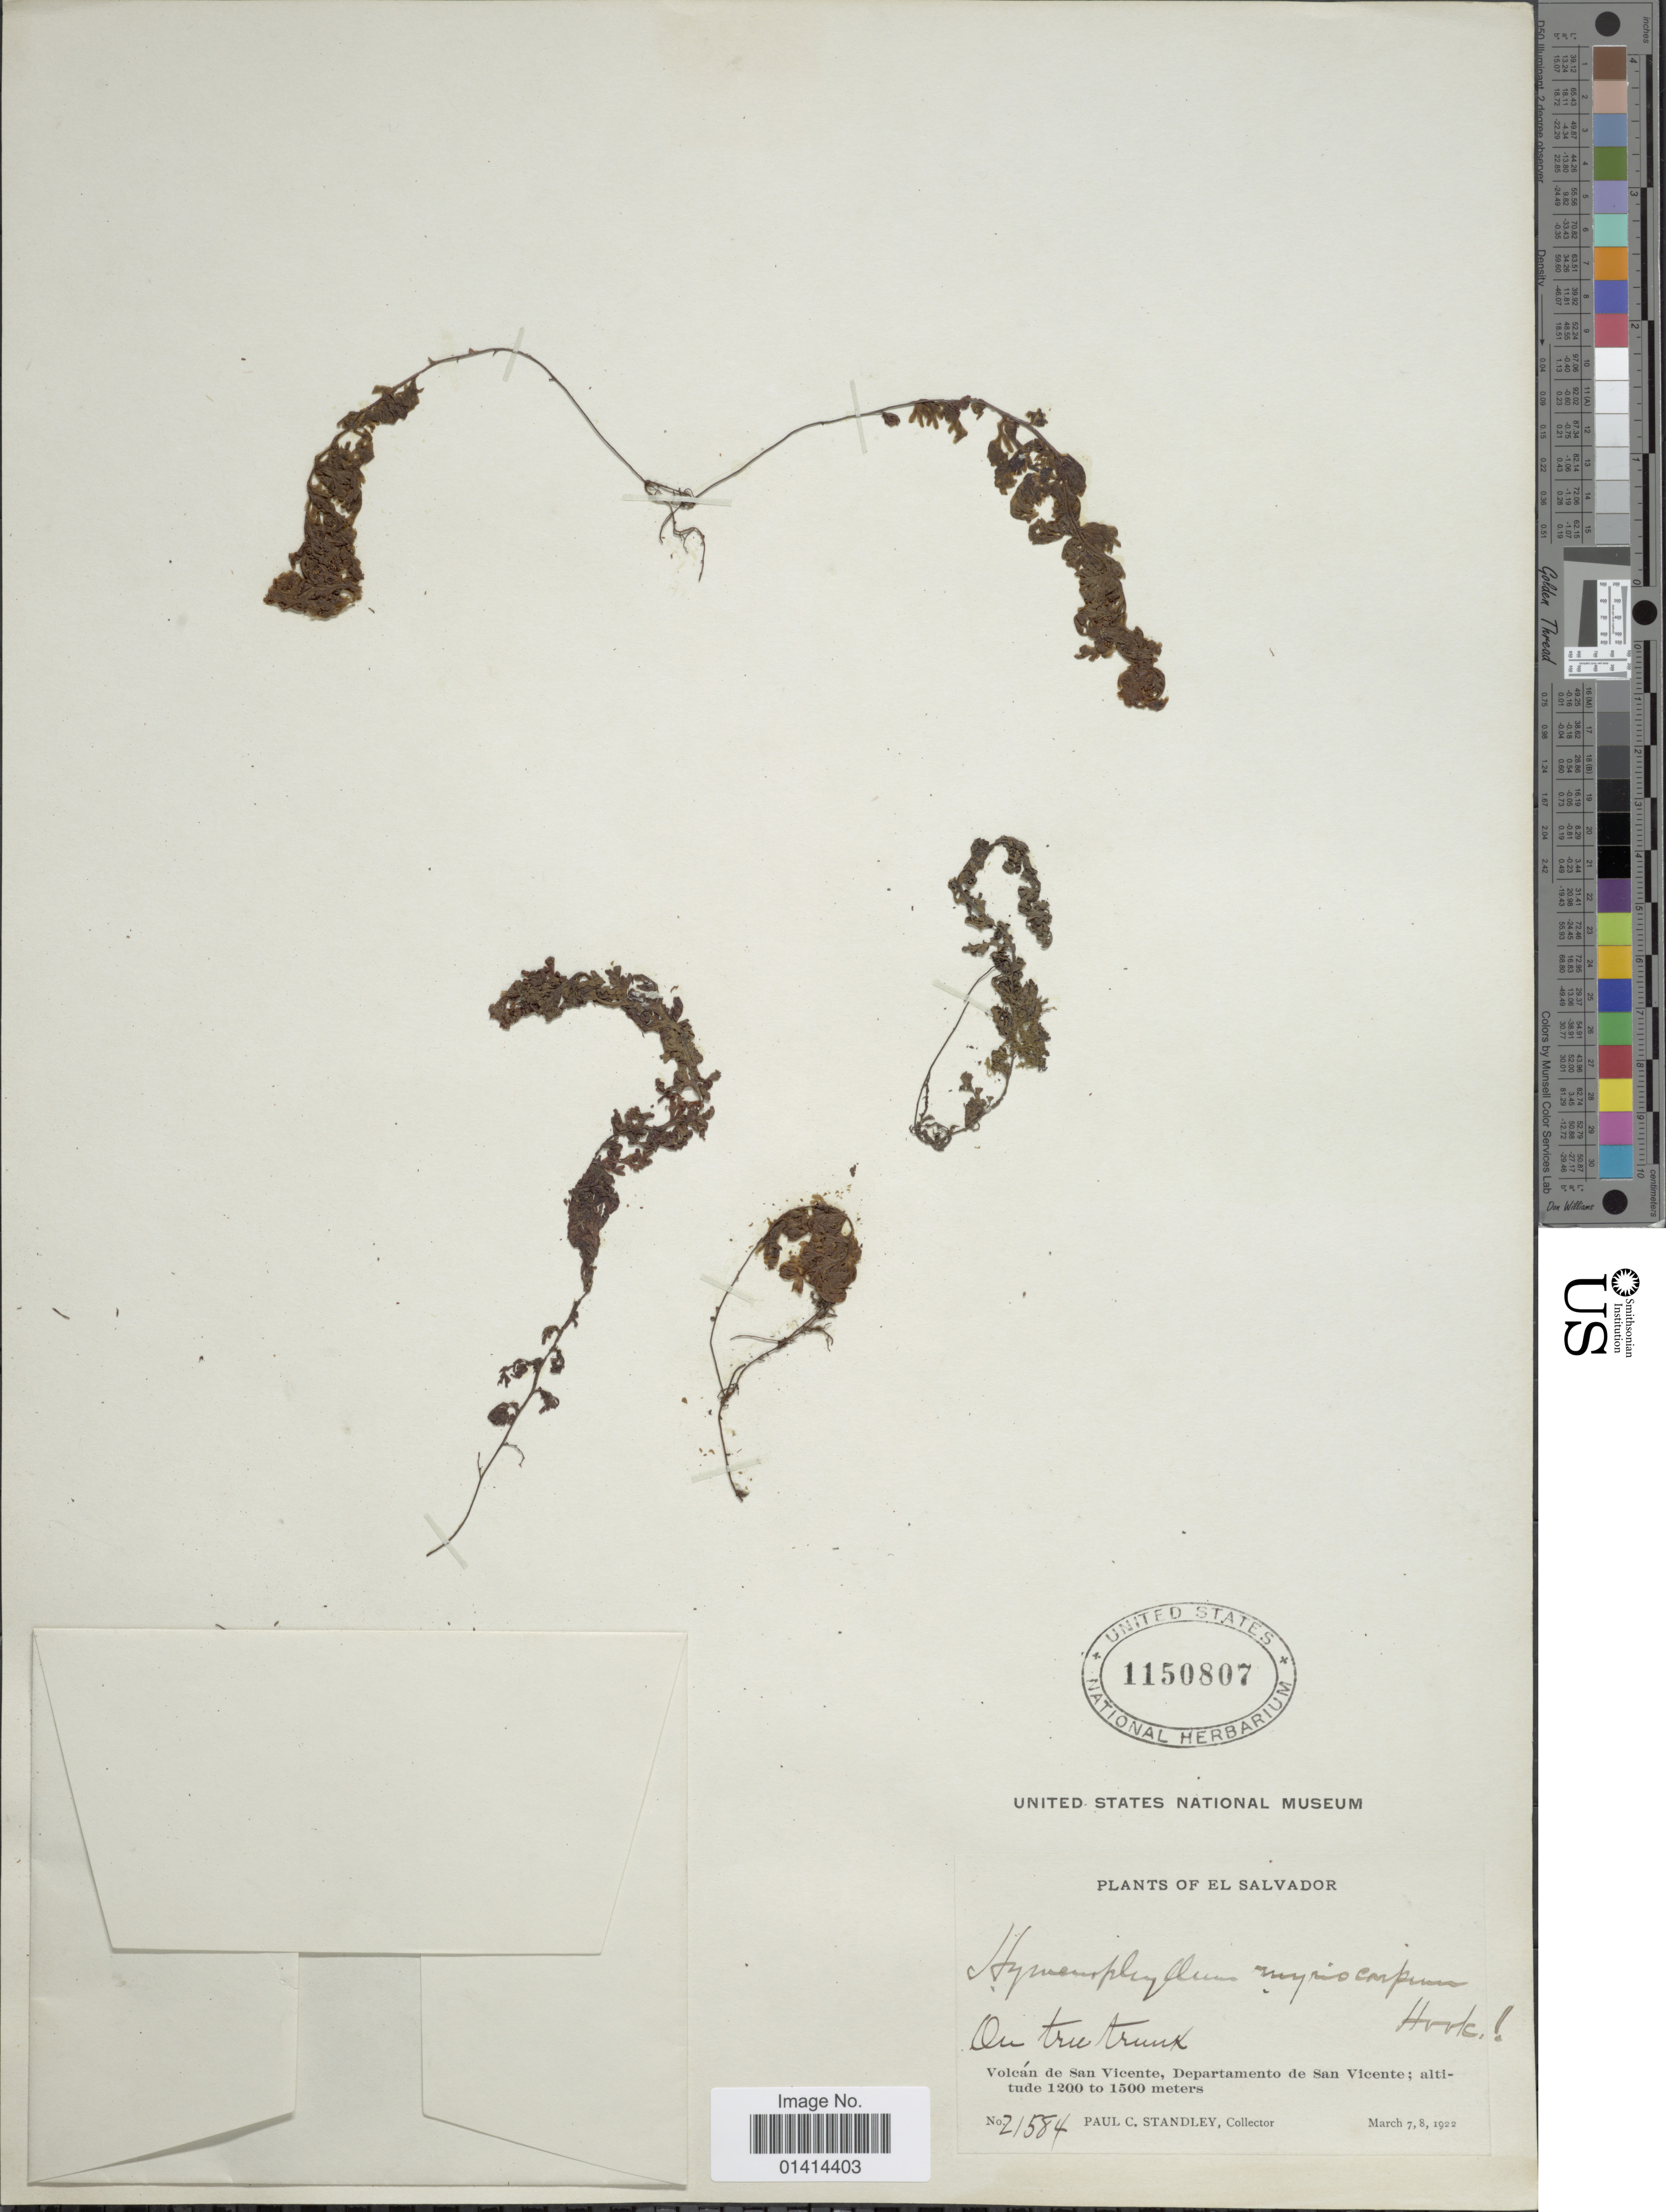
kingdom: Plantae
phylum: Tracheophyta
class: Polypodiopsida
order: Hymenophyllales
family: Hymenophyllaceae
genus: Hymenophyllum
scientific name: Hymenophyllum myriocarpum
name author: Hook.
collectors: P. C. Standley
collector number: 21584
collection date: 1922-03-07/1922-03-08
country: El Salvador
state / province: San Vincente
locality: Volcán de San Vicente, Departamento de San Vicinte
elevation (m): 1200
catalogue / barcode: US 1150807